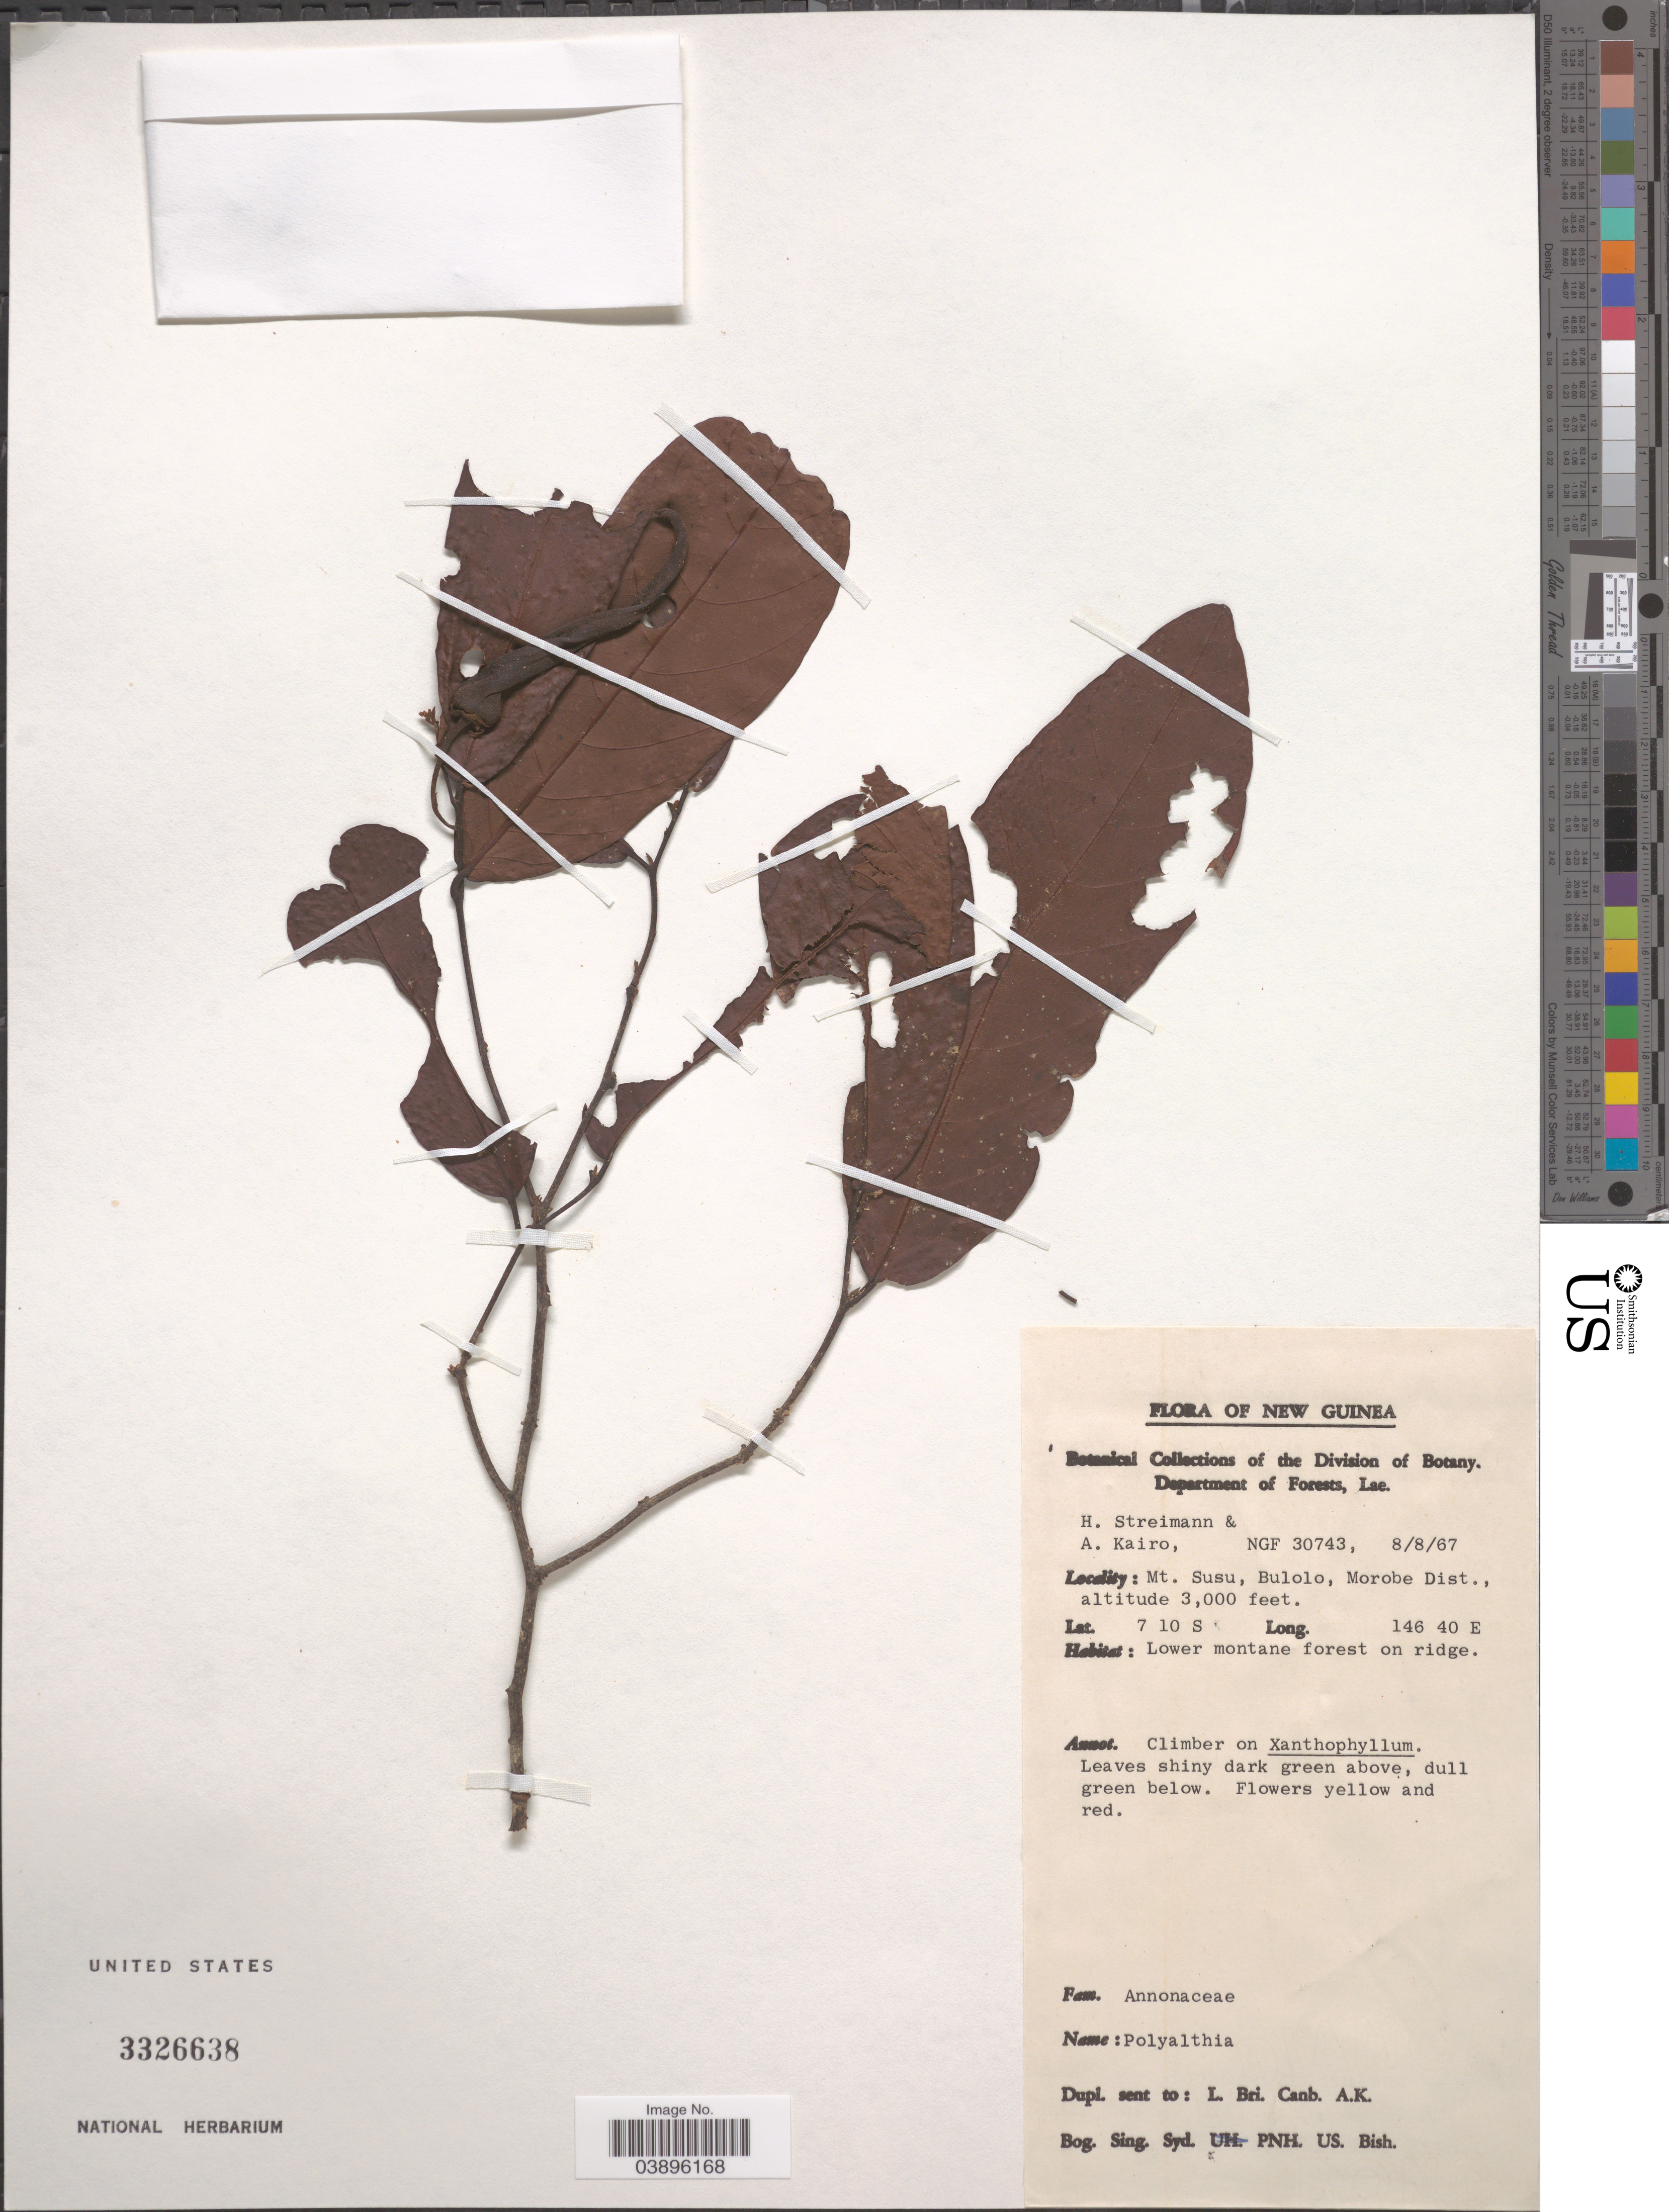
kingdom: Plantae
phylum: Tracheophyta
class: Magnoliopsida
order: Magnoliales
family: Annonaceae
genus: Polyalthia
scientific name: Polyalthia sp.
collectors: H. Streimann & A. Kairo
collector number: NGF30743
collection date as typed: Transcribed d/m/y: 8/8/67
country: Papua New Guinea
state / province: Morobe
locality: New Guinea. Mt. Susu, Bulolo, Morobe Dist.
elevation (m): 914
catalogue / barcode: US 3326638